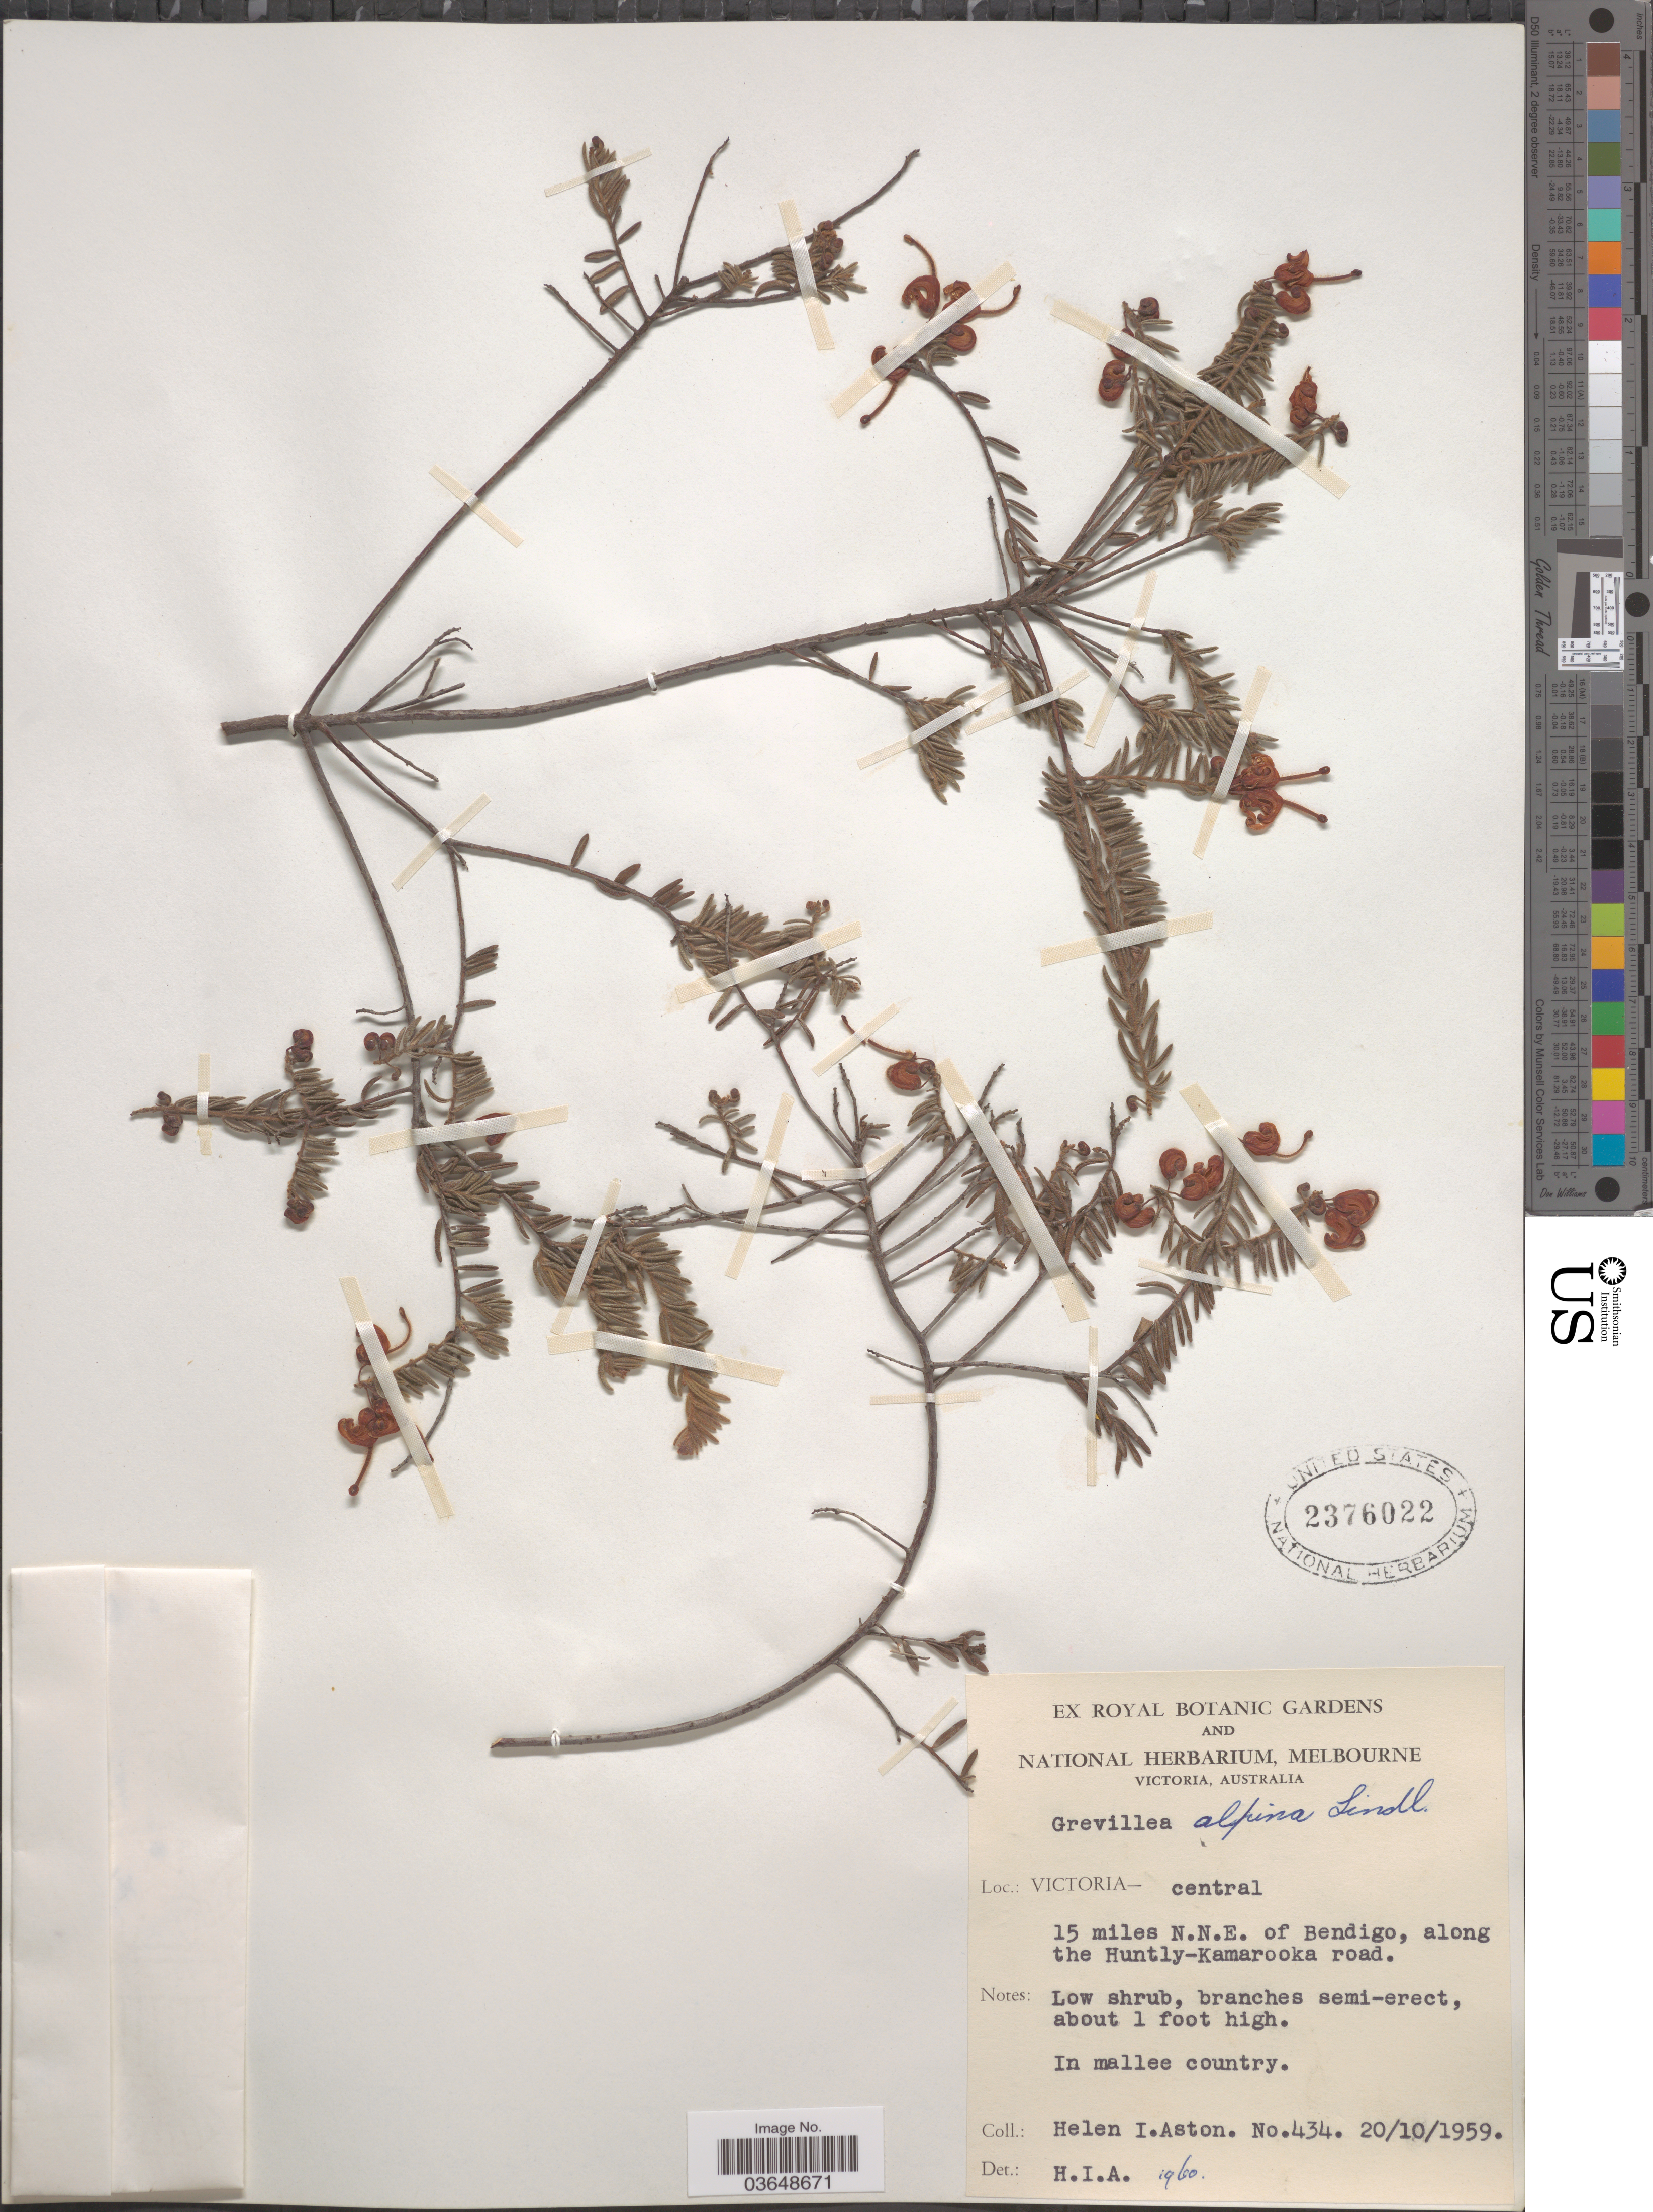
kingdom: Plantae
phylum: Tracheophyta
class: Magnoliopsida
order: Proteales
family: Proteaceae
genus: Grevillea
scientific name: Grevillea alpina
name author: Lindl.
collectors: H. I. Aston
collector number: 434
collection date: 1959-10-20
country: Australia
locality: Victoria - central. 15 miles N.N.E. of Bendigo, along the Huntly-Kamarooka road.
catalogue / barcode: US 2376022